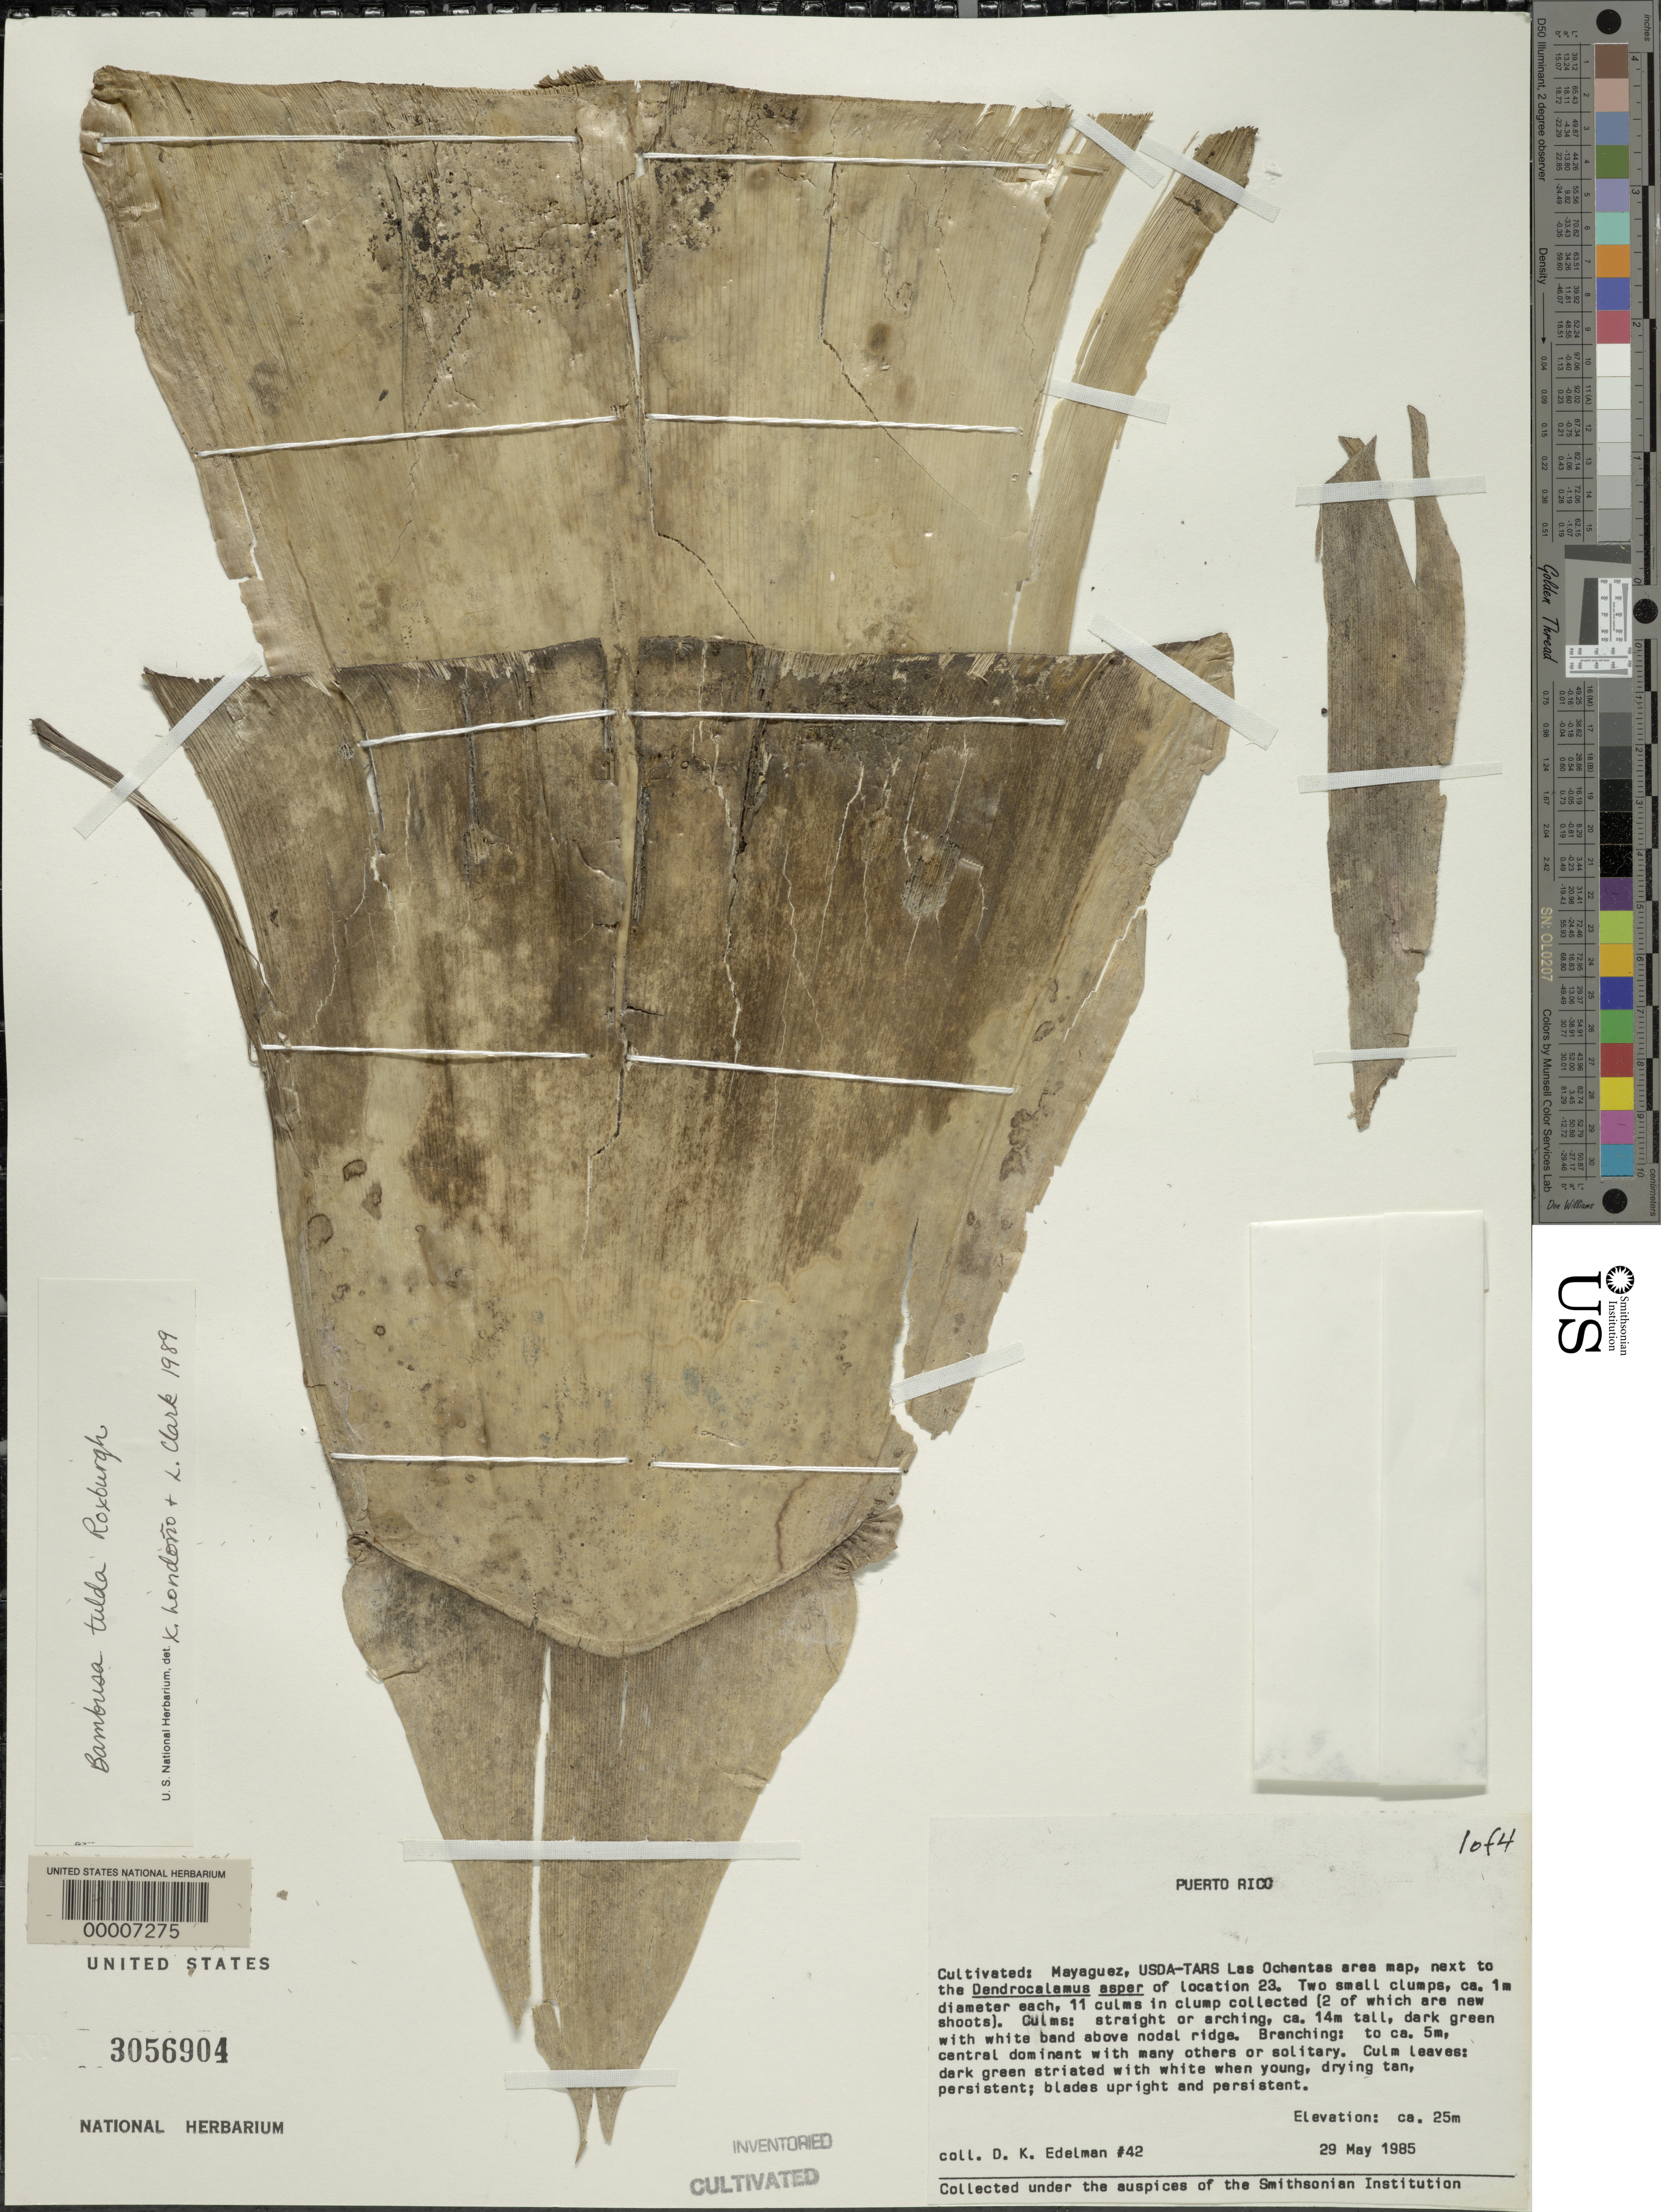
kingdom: Plantae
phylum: Tracheophyta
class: Liliopsida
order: Poales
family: Poaceae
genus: Bambusa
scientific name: Bambusa tulda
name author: Roxb.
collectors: D. Edelman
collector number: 42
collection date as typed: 29 May 1985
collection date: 1985-05-29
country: Puerto Rico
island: Greater Antilles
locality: Mayaguez, usda-tars, las ochentas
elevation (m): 25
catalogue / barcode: US 3056904